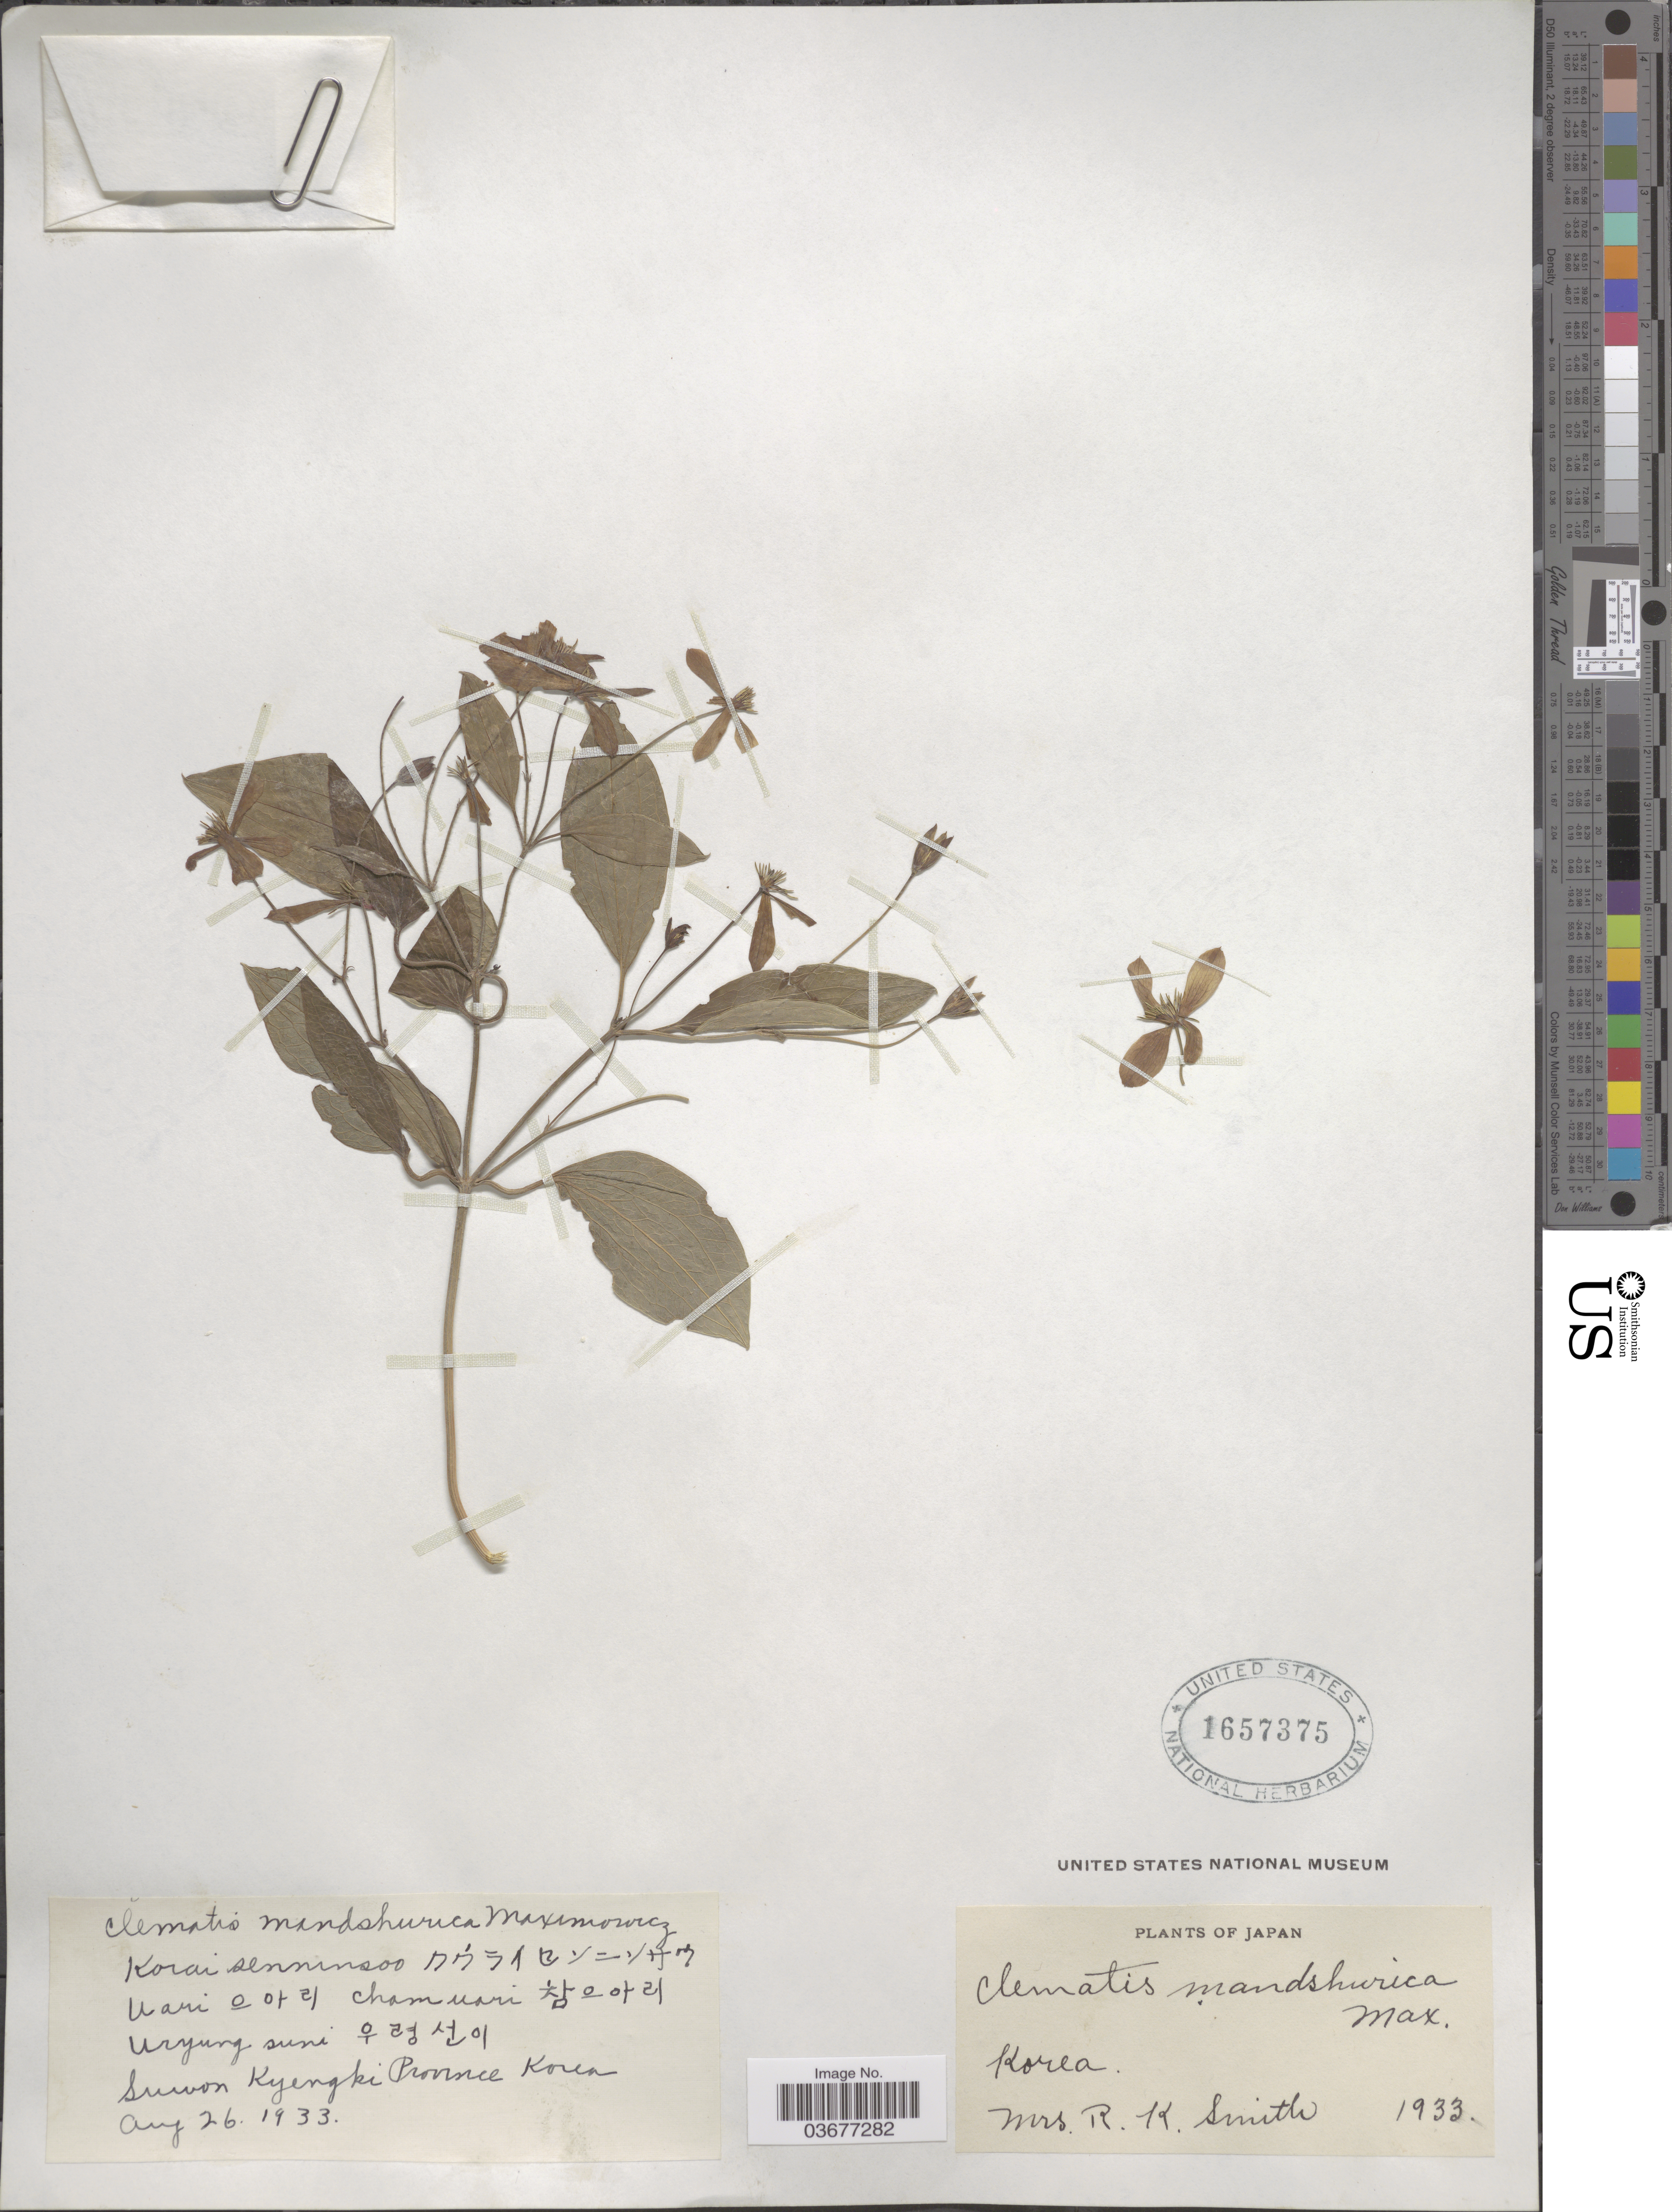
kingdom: Plantae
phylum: Tracheophyta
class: Magnoliopsida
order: Ranunculales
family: Ranunculaceae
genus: Clematis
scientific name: Clematis mandshurica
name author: Rupr.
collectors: Mrs. R. K. Smith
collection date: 1933-08-26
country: South Korea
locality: Uryung suni X. Suwon Kyengki Province Korea.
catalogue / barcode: US 1657375